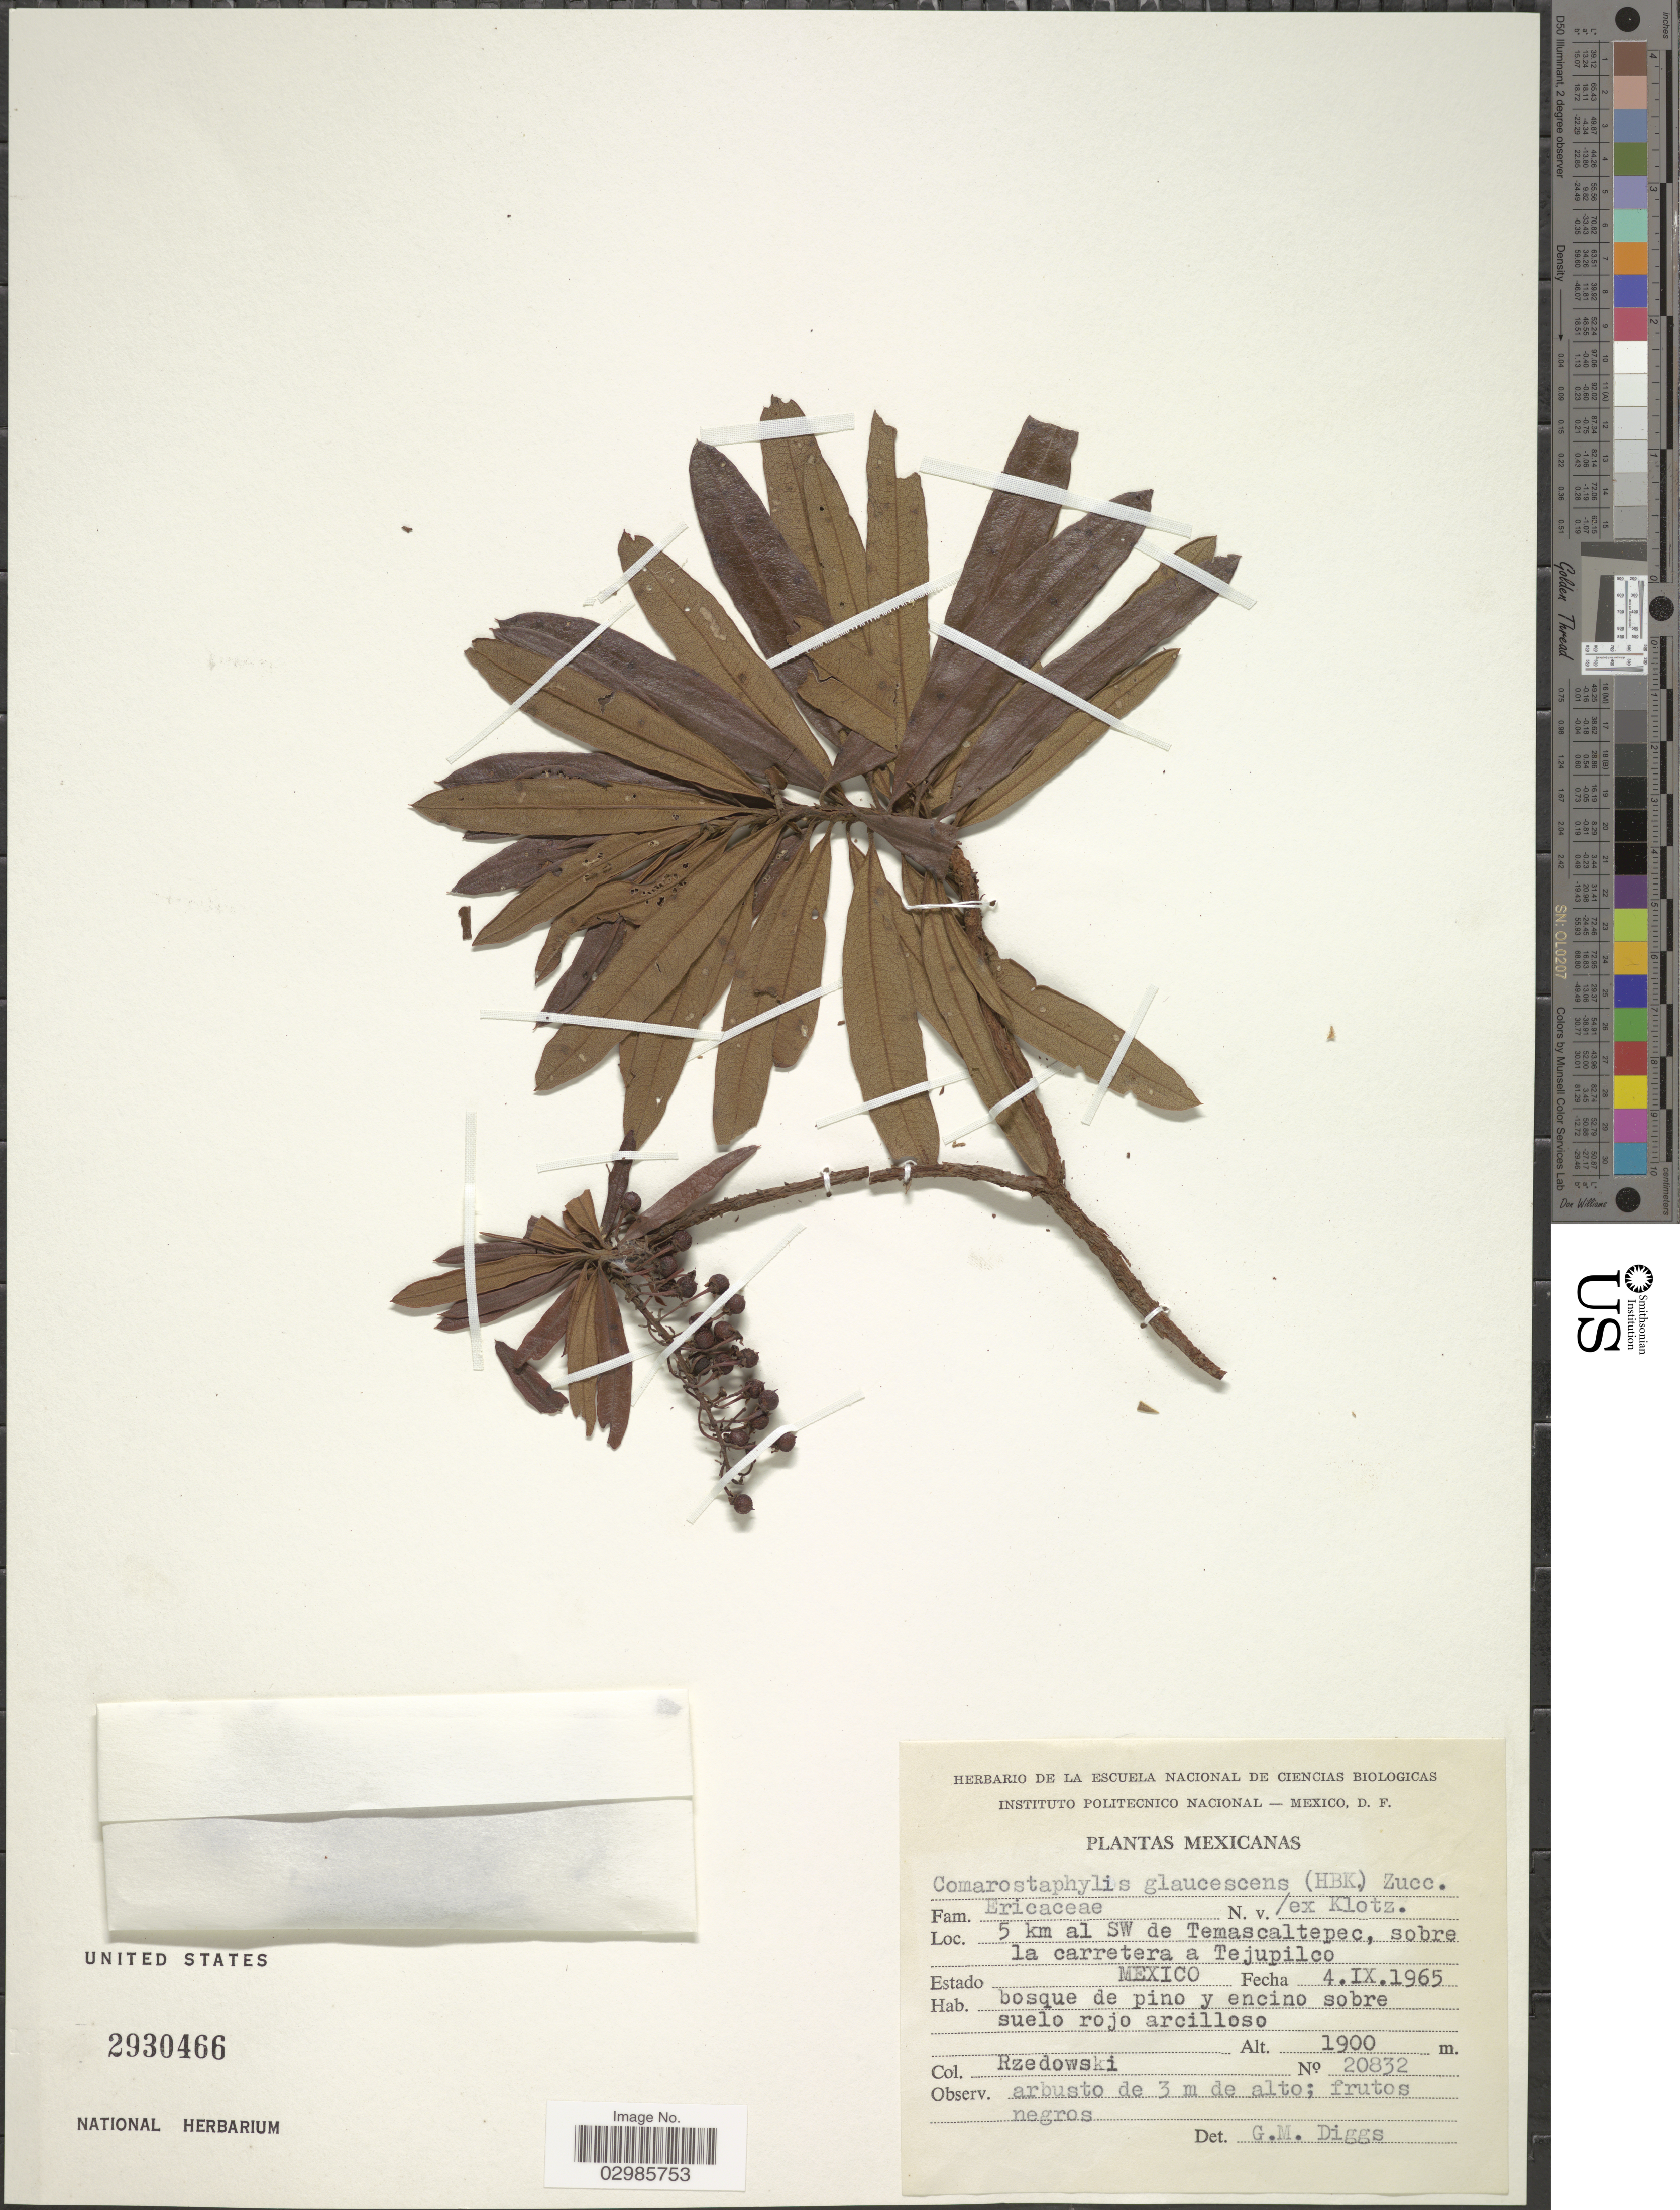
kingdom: Plantae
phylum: Tracheophyta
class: Magnoliopsida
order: Ericales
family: Ericaceae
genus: Comarostaphylis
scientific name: Comarostaphylis glaucescens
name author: (Kunth) Zucc. ex Klotzsch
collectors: Rzedowski, --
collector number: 20832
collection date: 1965-09-04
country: Mexico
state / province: México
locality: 5 km al SW de Temascaltepec, sobre la carretera a Tejupilco.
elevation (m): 1900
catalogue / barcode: US 2930466